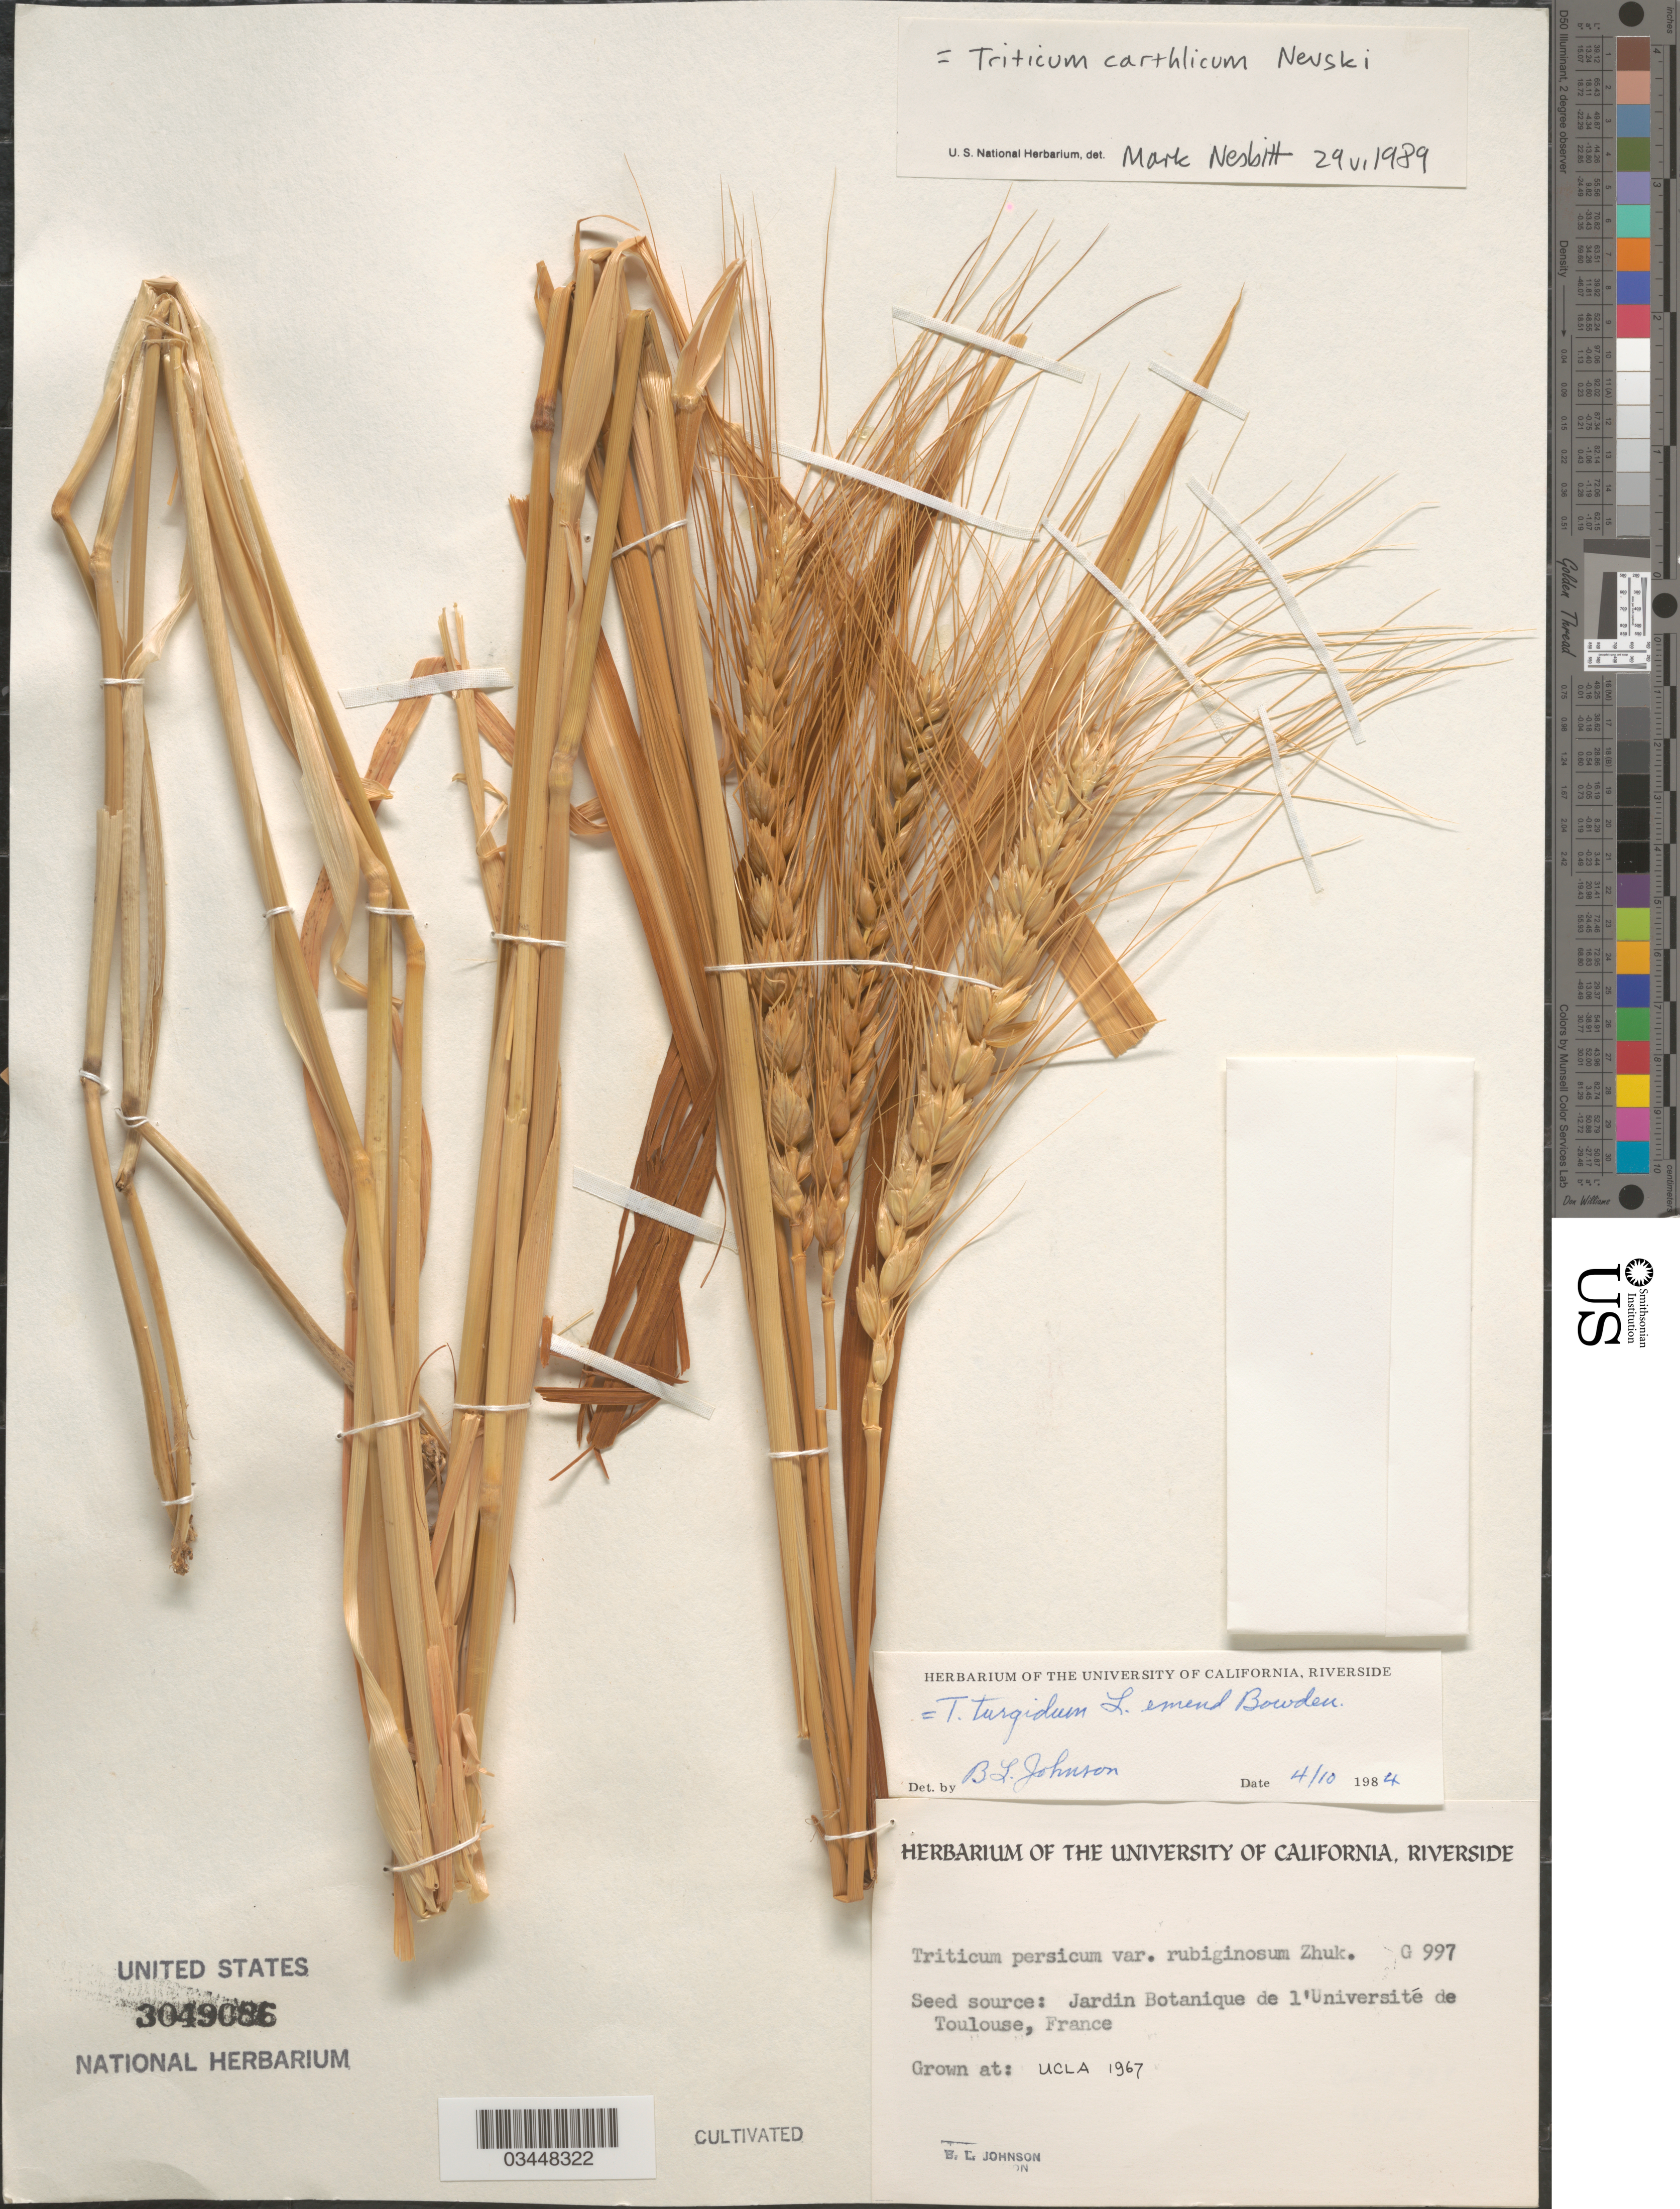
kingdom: Plantae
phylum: Tracheophyta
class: Liliopsida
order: Poales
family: Poaceae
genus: Triticum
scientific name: Triticum turgidum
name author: L.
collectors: B. Johnson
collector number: G997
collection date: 1967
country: United States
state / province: California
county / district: Los Angeles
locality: UCLA.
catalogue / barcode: US 3049086